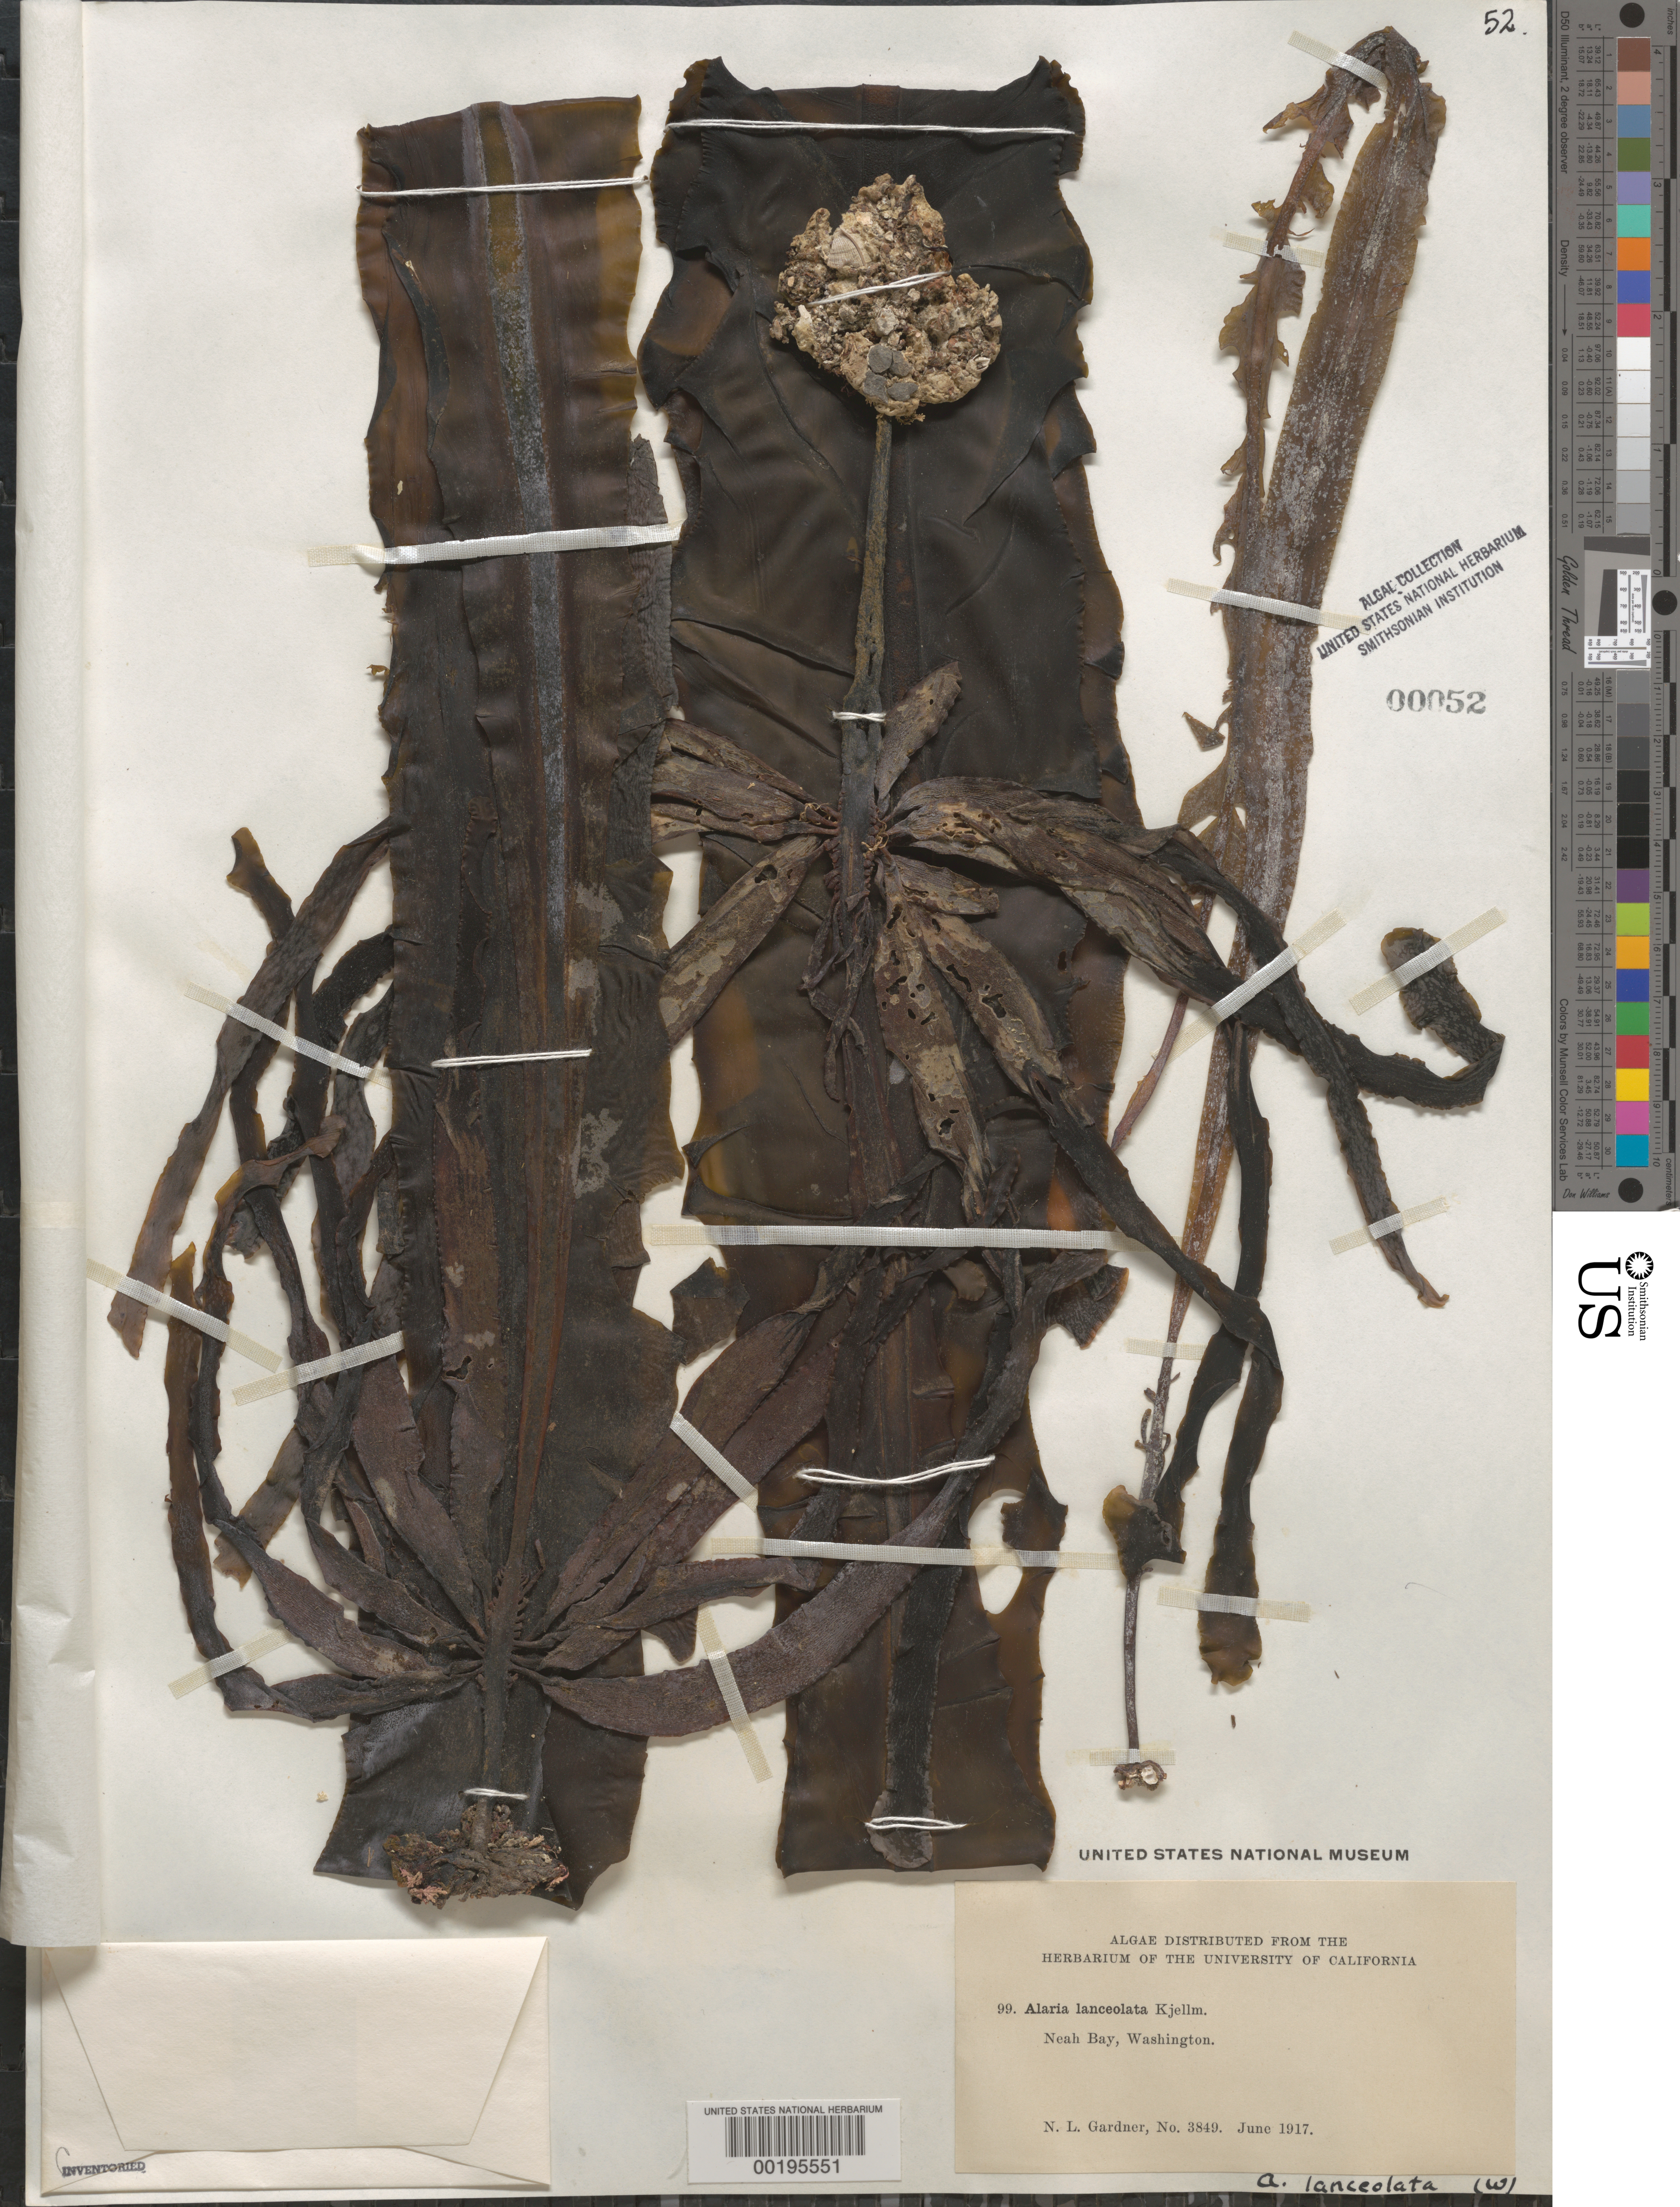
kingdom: Chromista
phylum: Ochrophyta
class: Phaeophyceae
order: Laminariales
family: Alariaceae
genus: Alaria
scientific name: Alaria taeniata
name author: Kjellm.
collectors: N. Gardner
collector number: NLG 3849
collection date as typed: Jun 1917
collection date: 1917-06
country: United States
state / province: Washington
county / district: Clallam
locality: Neah Bay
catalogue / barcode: US 52